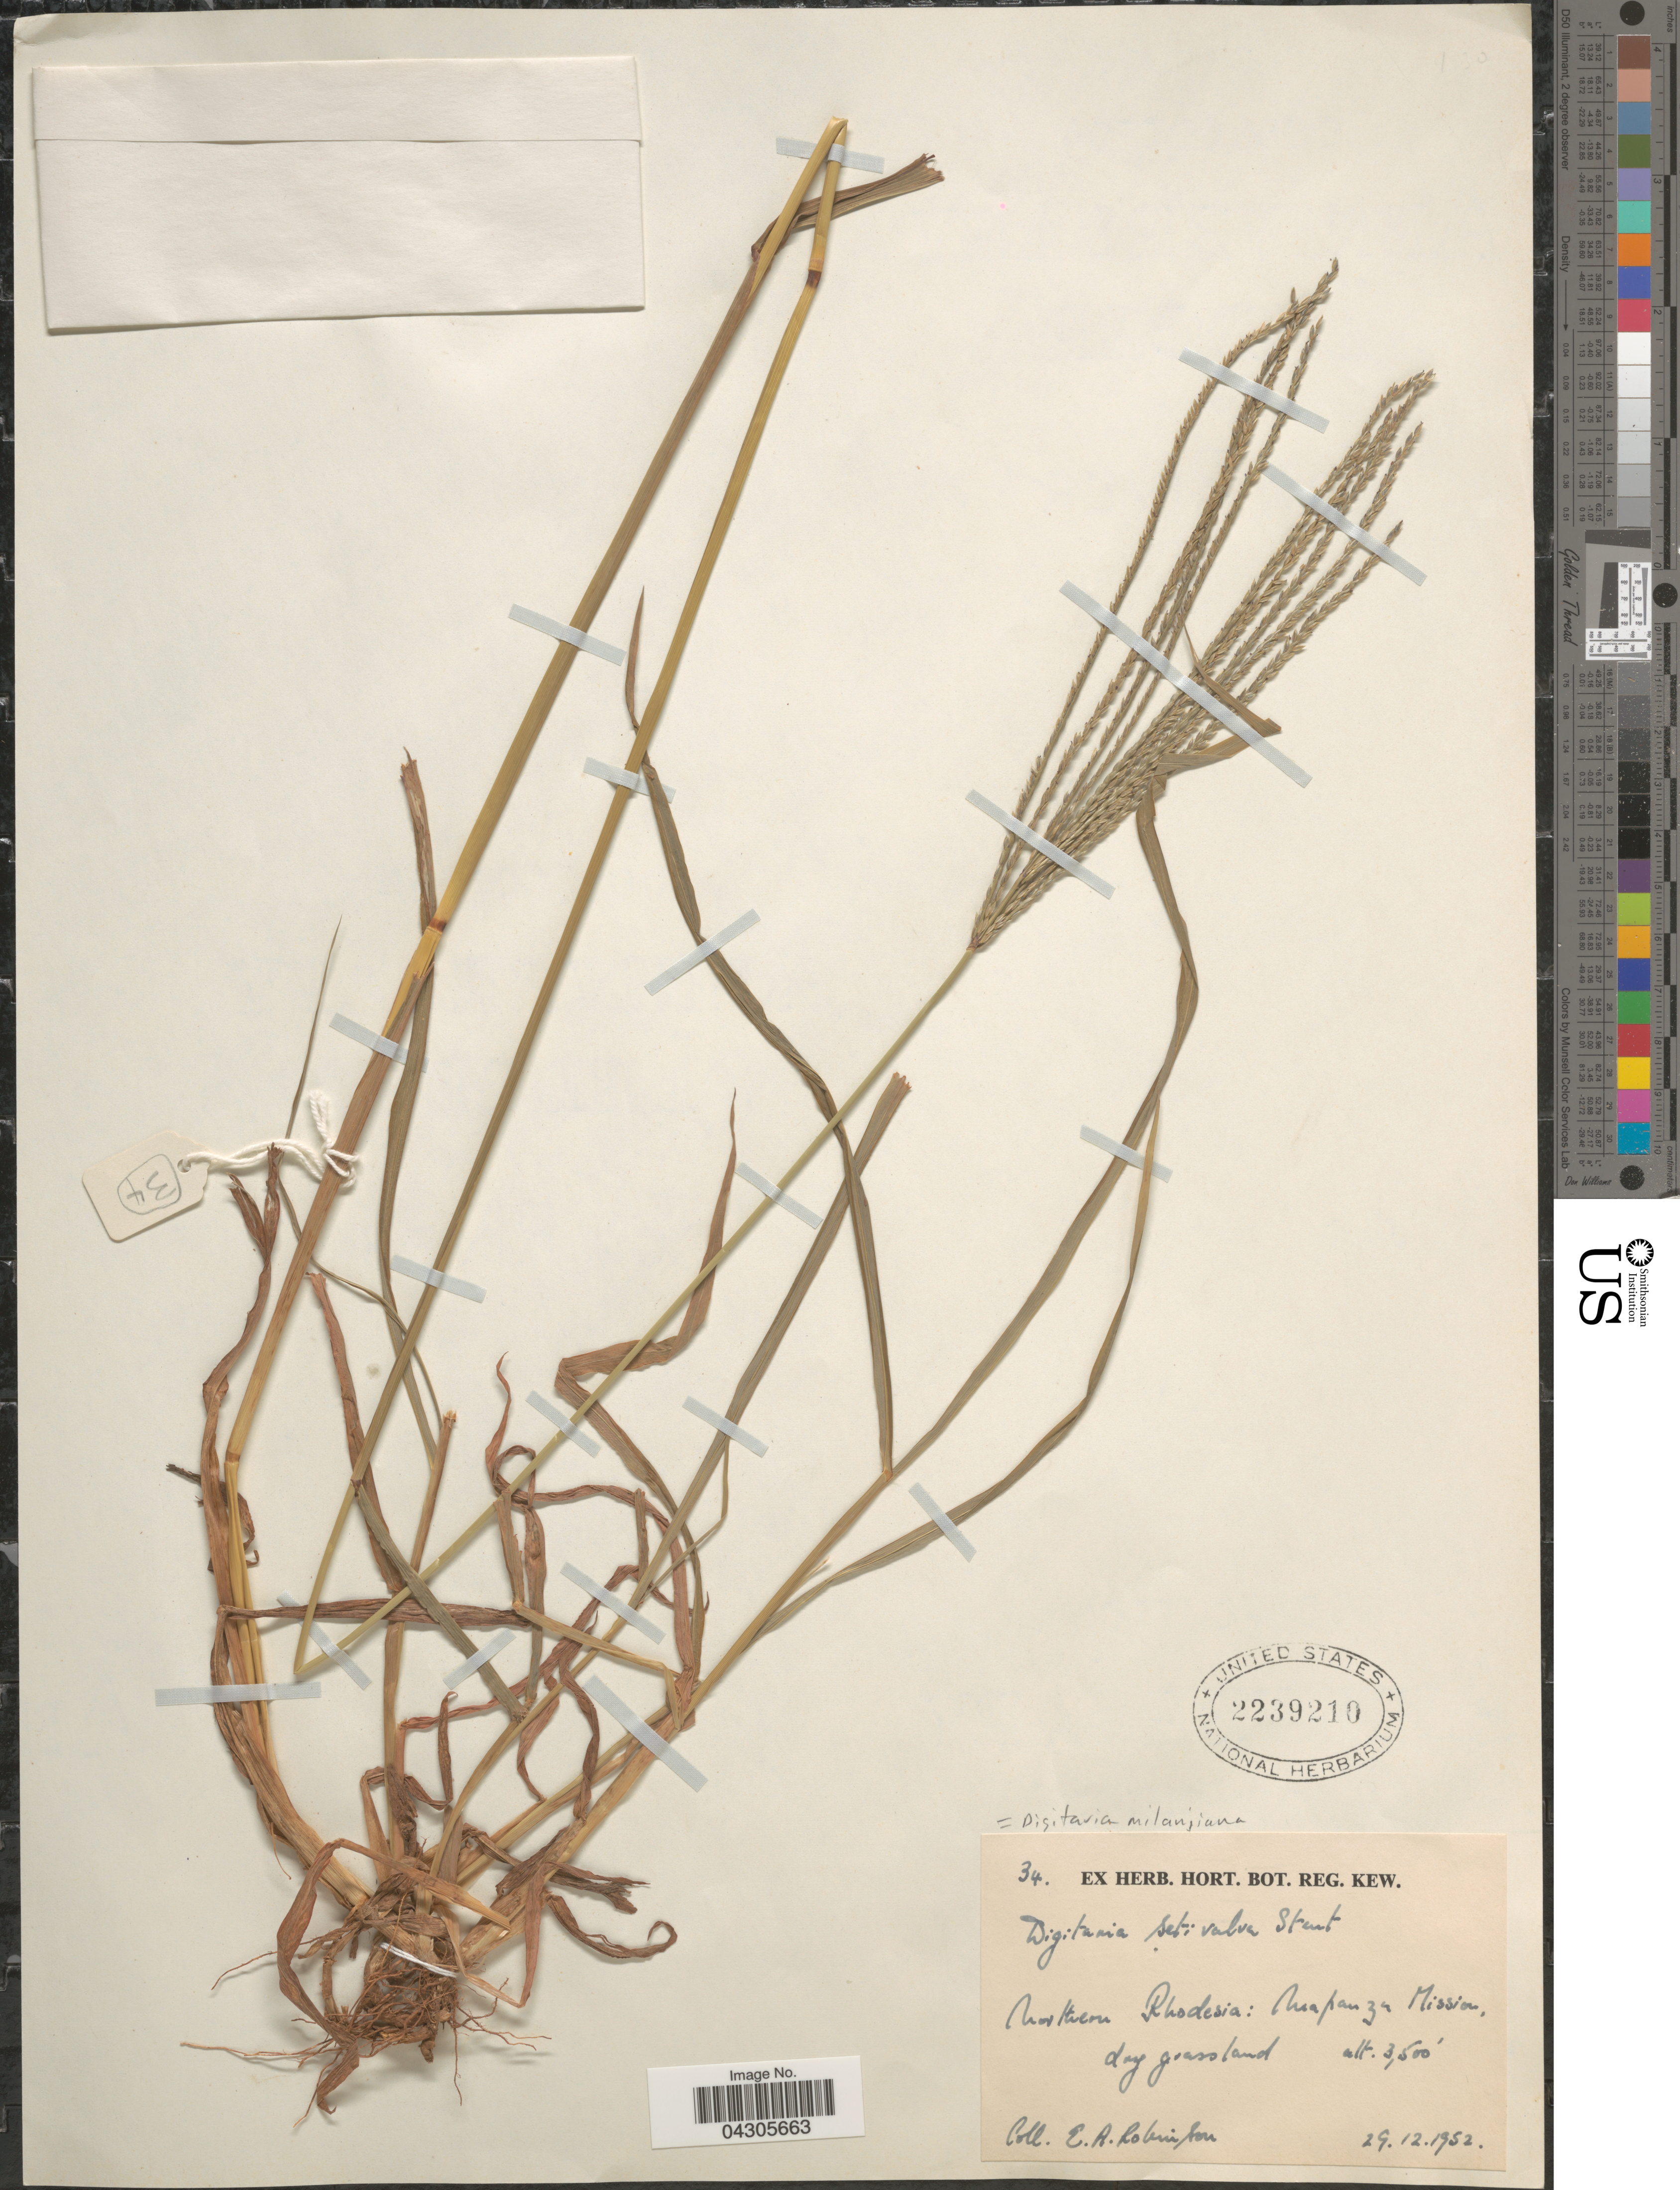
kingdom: Plantae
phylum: Tracheophyta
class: Liliopsida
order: Poales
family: Poaceae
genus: Digitaria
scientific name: Digitaria milanjiana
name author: (Rendle) Stapf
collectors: E. A. Robinson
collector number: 34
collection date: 1952-12-29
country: Zambia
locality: Northern Rhodesia: Mapanza Mission, dry grassland.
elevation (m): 1067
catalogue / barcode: US 2239210